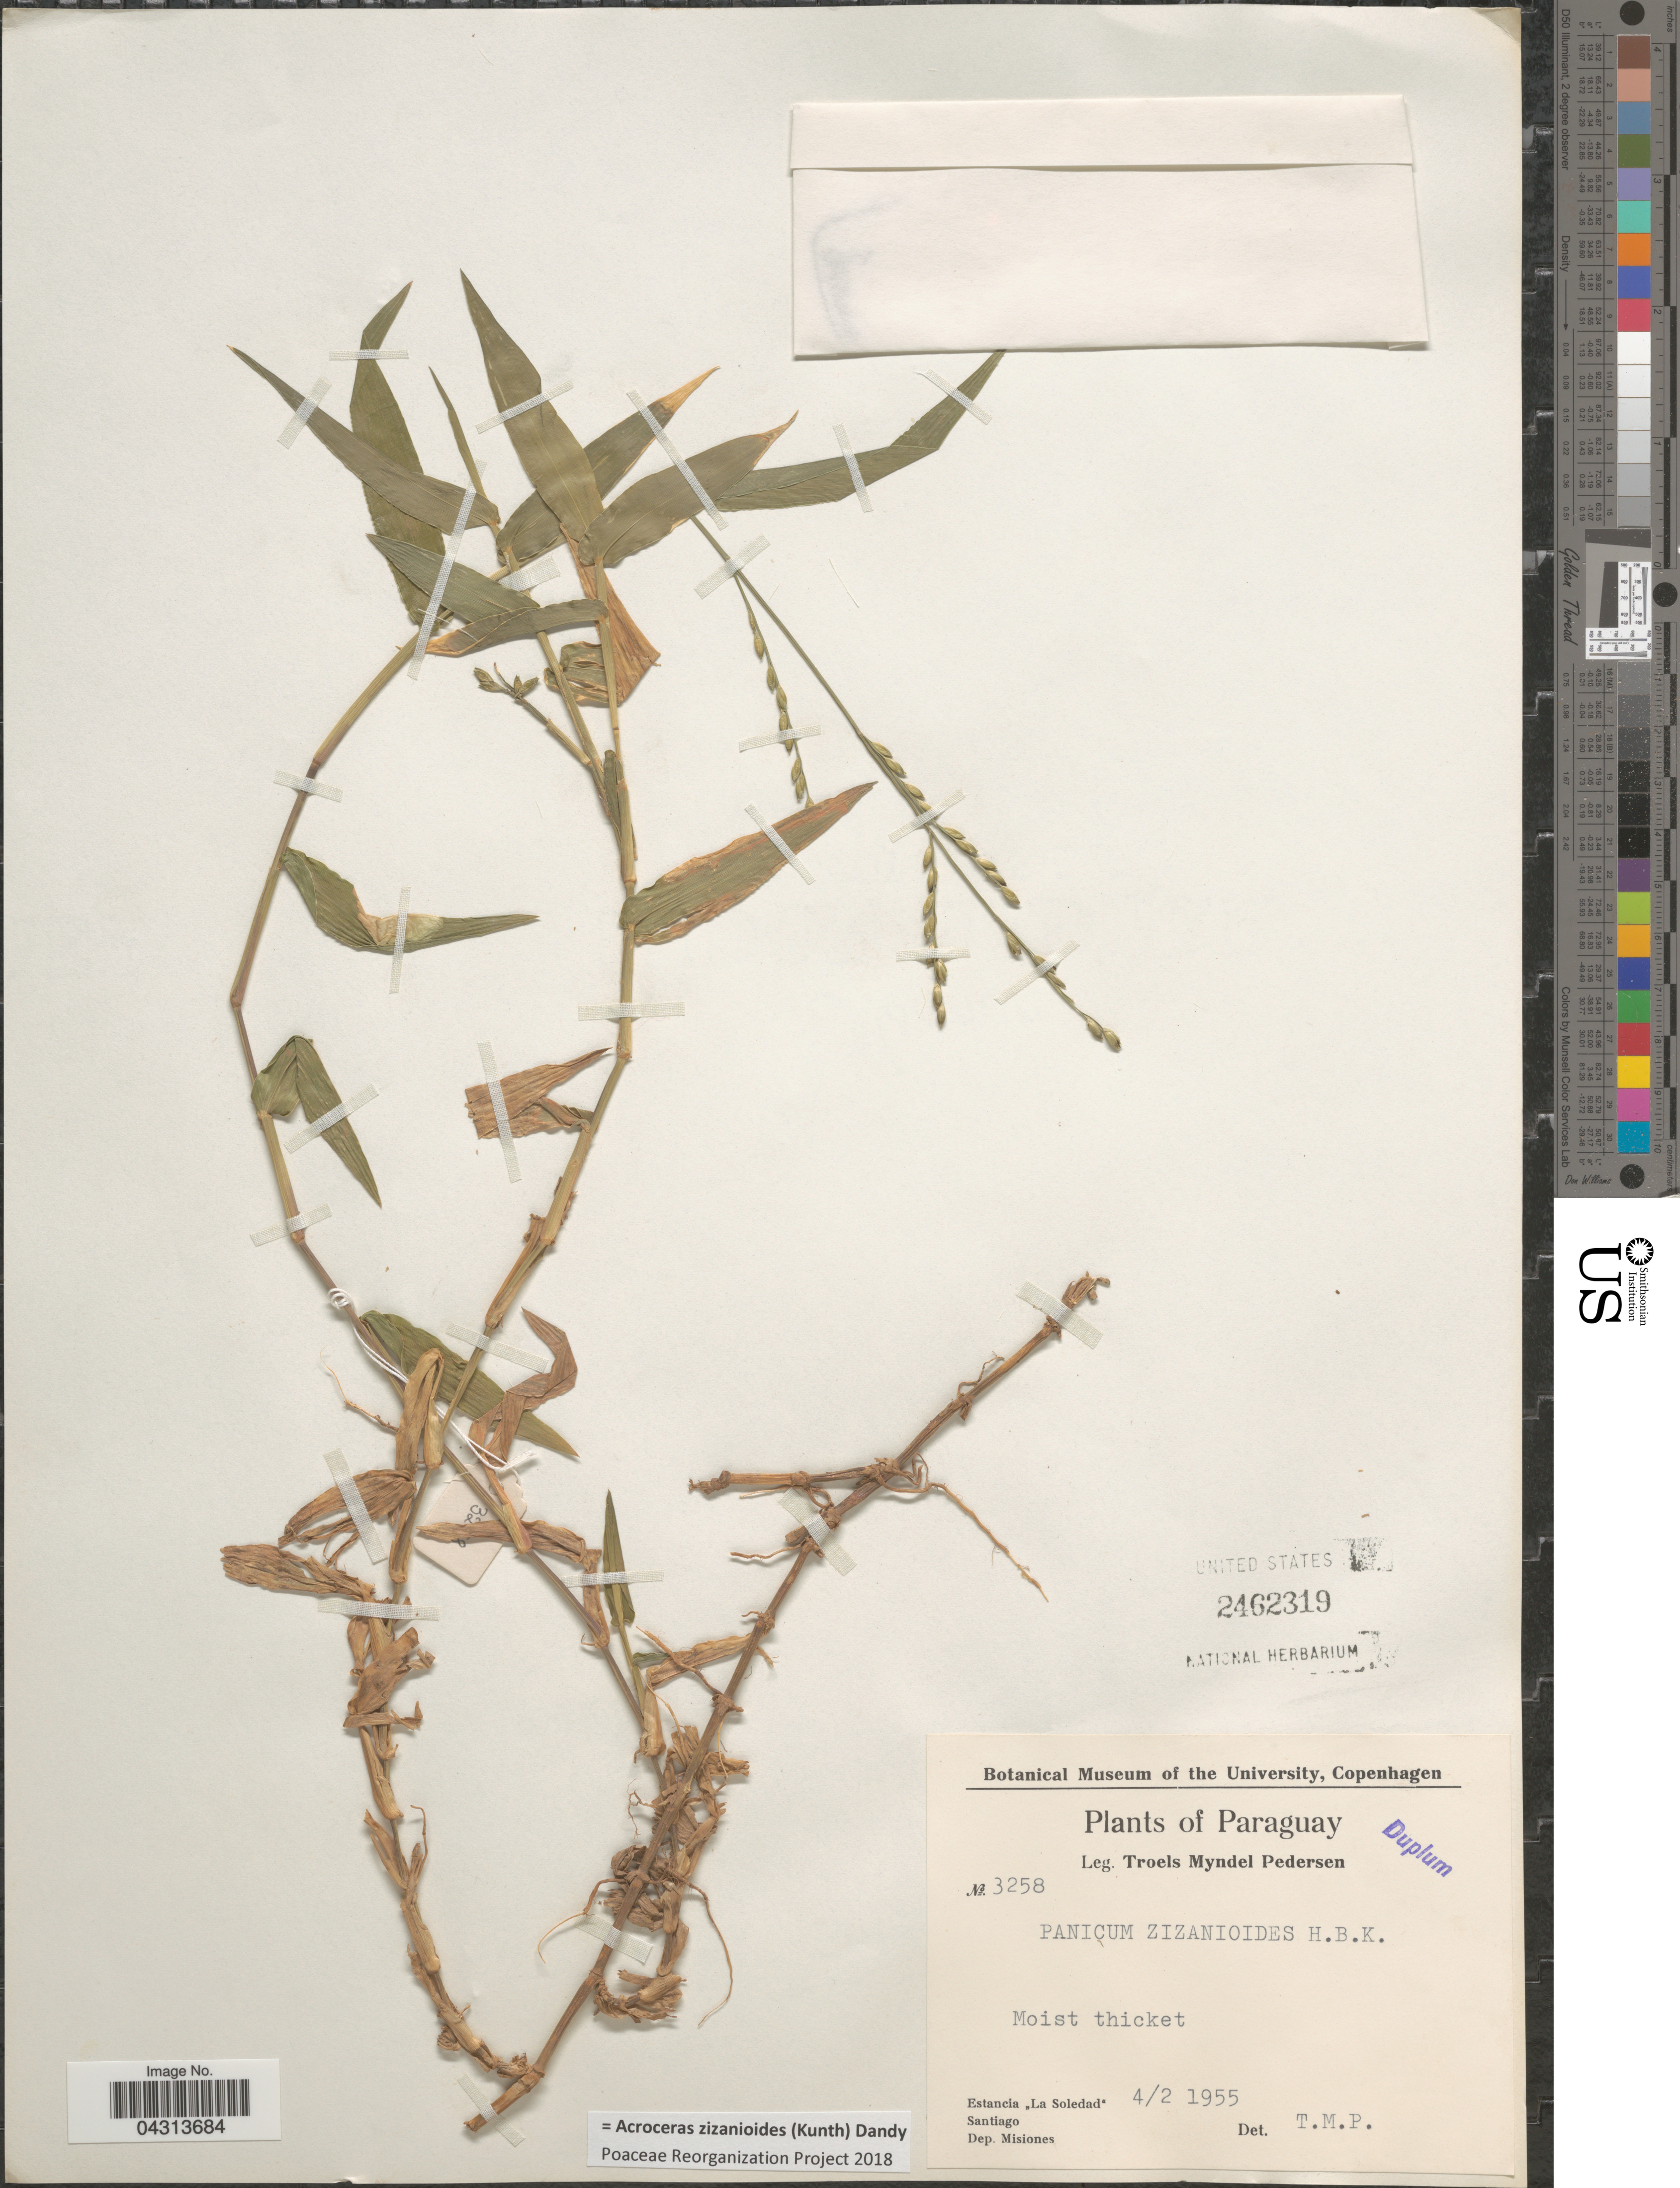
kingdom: Plantae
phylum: Tracheophyta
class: Liliopsida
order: Poales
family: Poaceae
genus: Acroceras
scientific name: Acroceras zizanioides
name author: (Kunth) Dandy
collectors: T. Pederson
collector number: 3258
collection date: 1955-02-04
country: Paraguay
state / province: Misiones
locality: Estancia "La Soledad". Santiago. Dep. Misiones.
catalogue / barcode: US 2462319